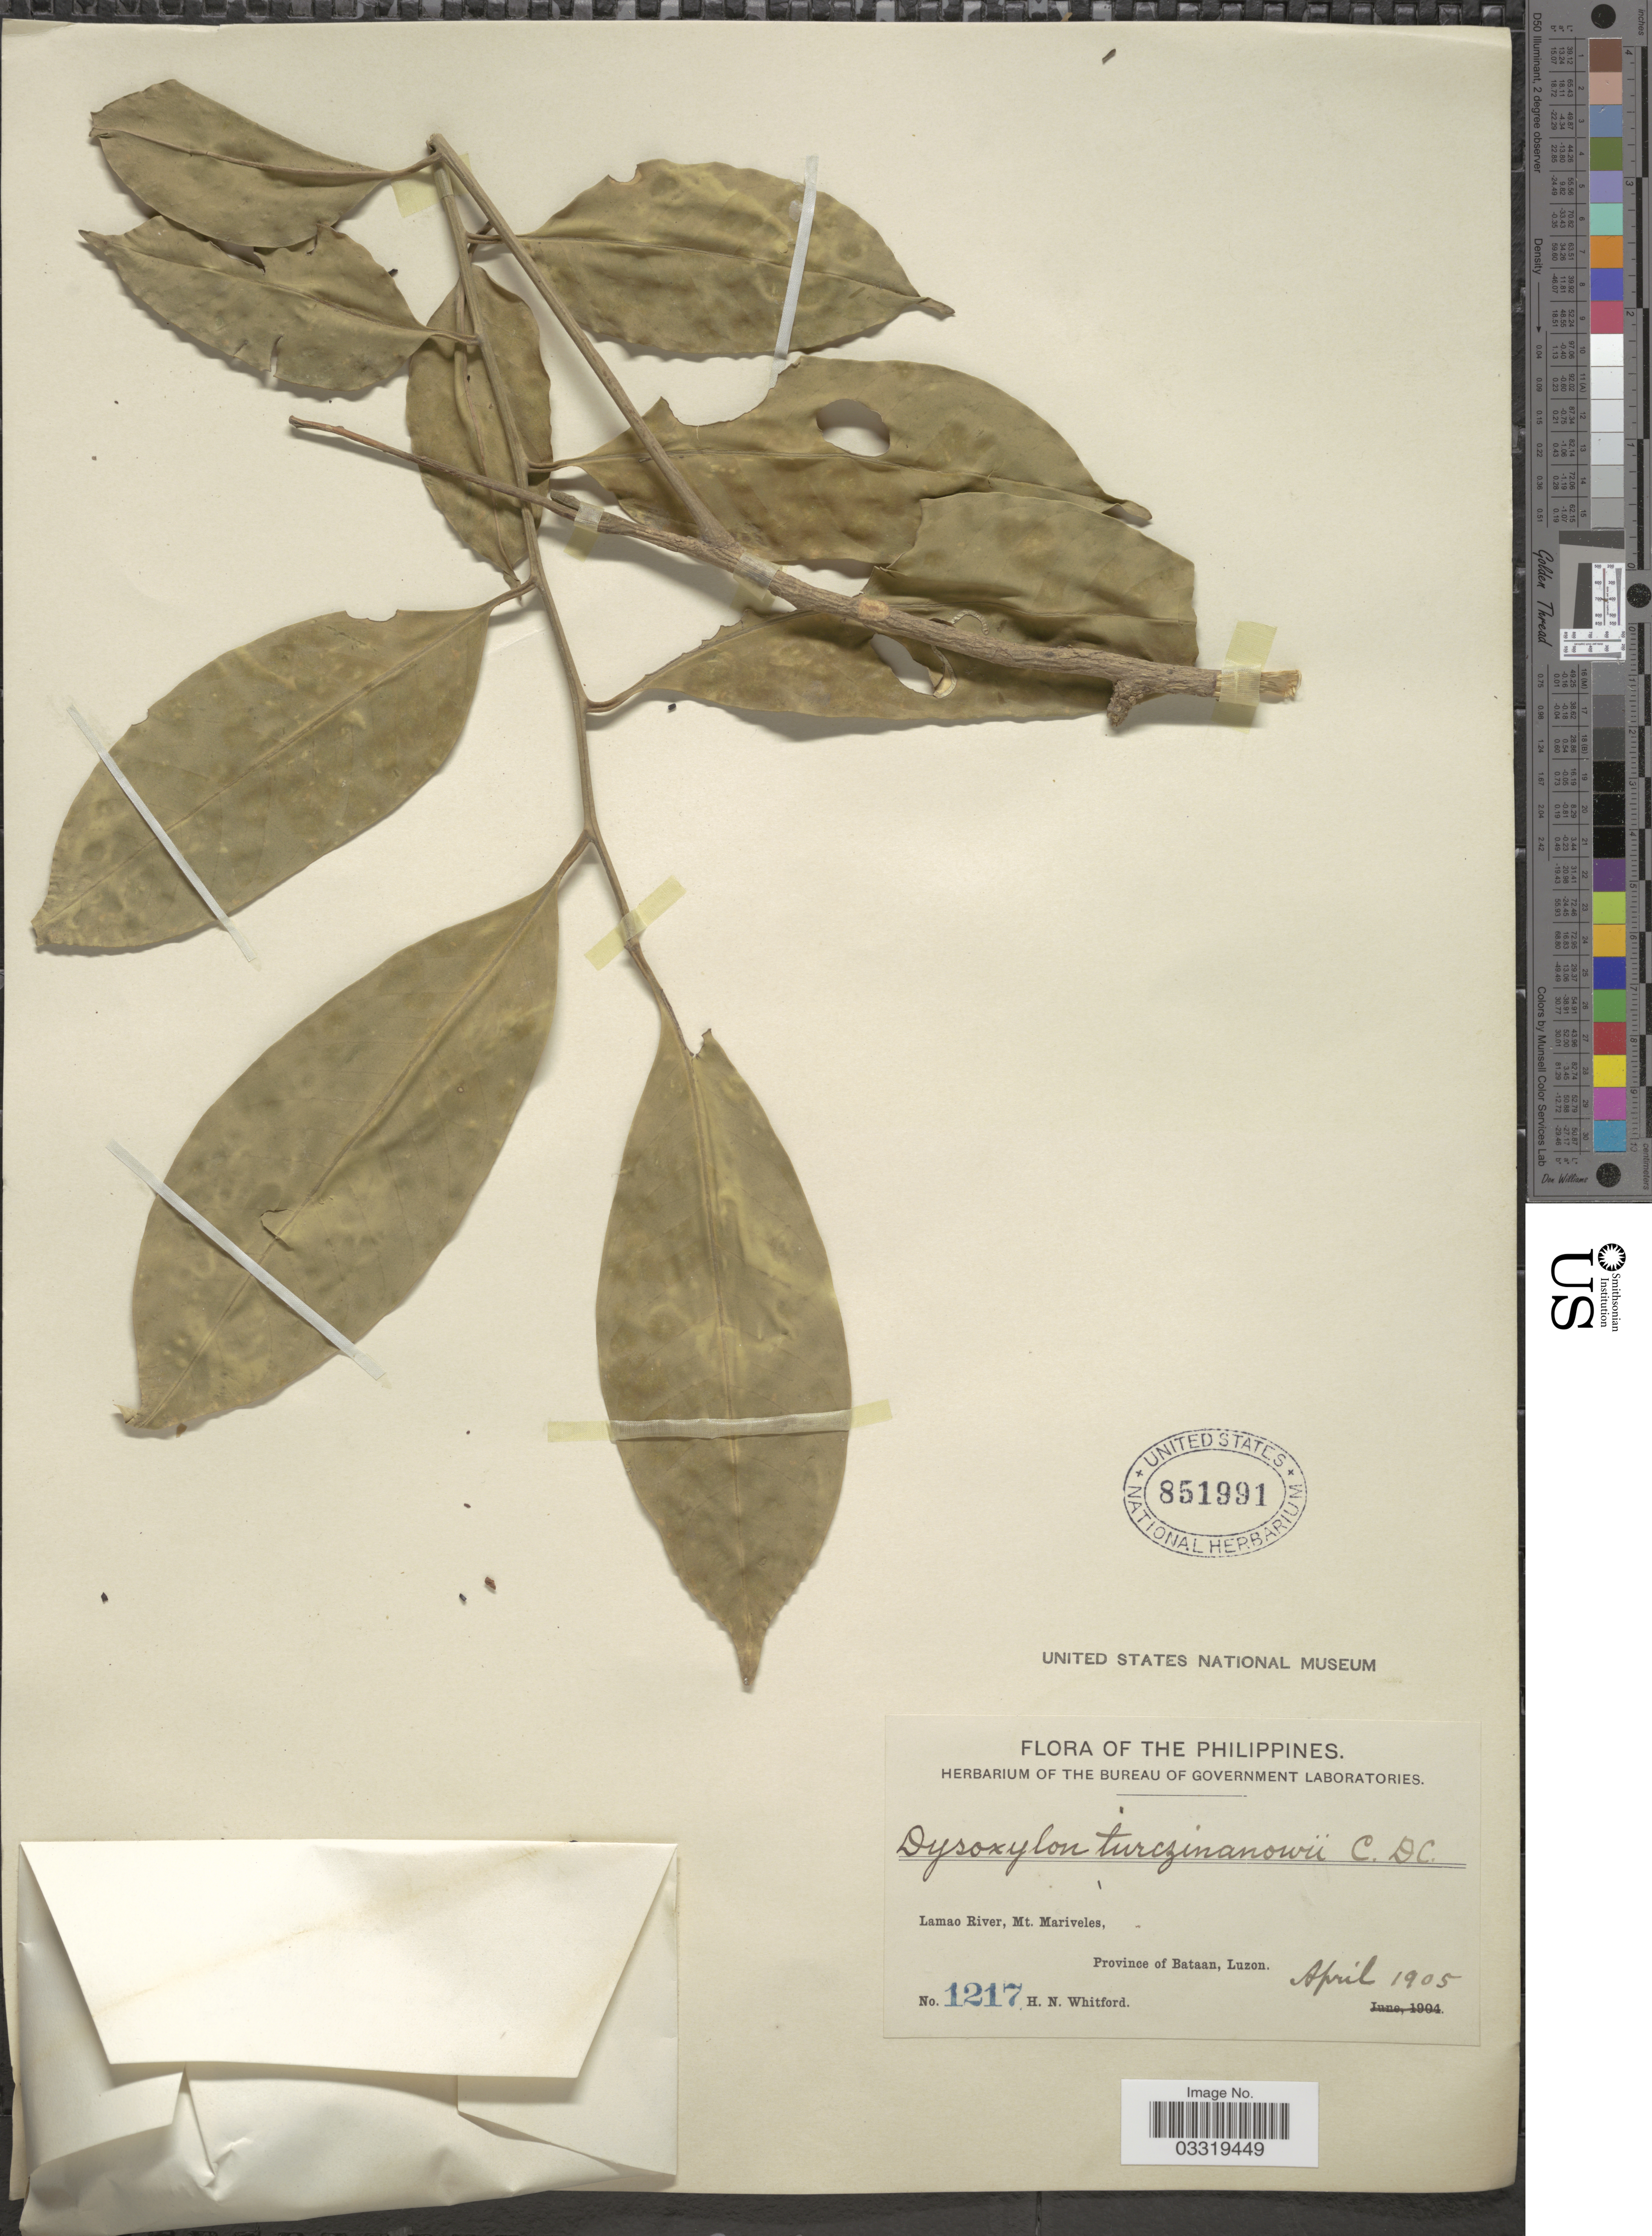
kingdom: Plantae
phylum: Tracheophyta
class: Magnoliopsida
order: Sapindales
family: Meliaceae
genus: Dysoxylum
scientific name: Dysoxylum sp.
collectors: H. N. Whitford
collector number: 1217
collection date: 1905-04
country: Philippines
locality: Lamao River, Mt. Mariveles, Province of Bataan, Luzon.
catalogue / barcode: US 851991